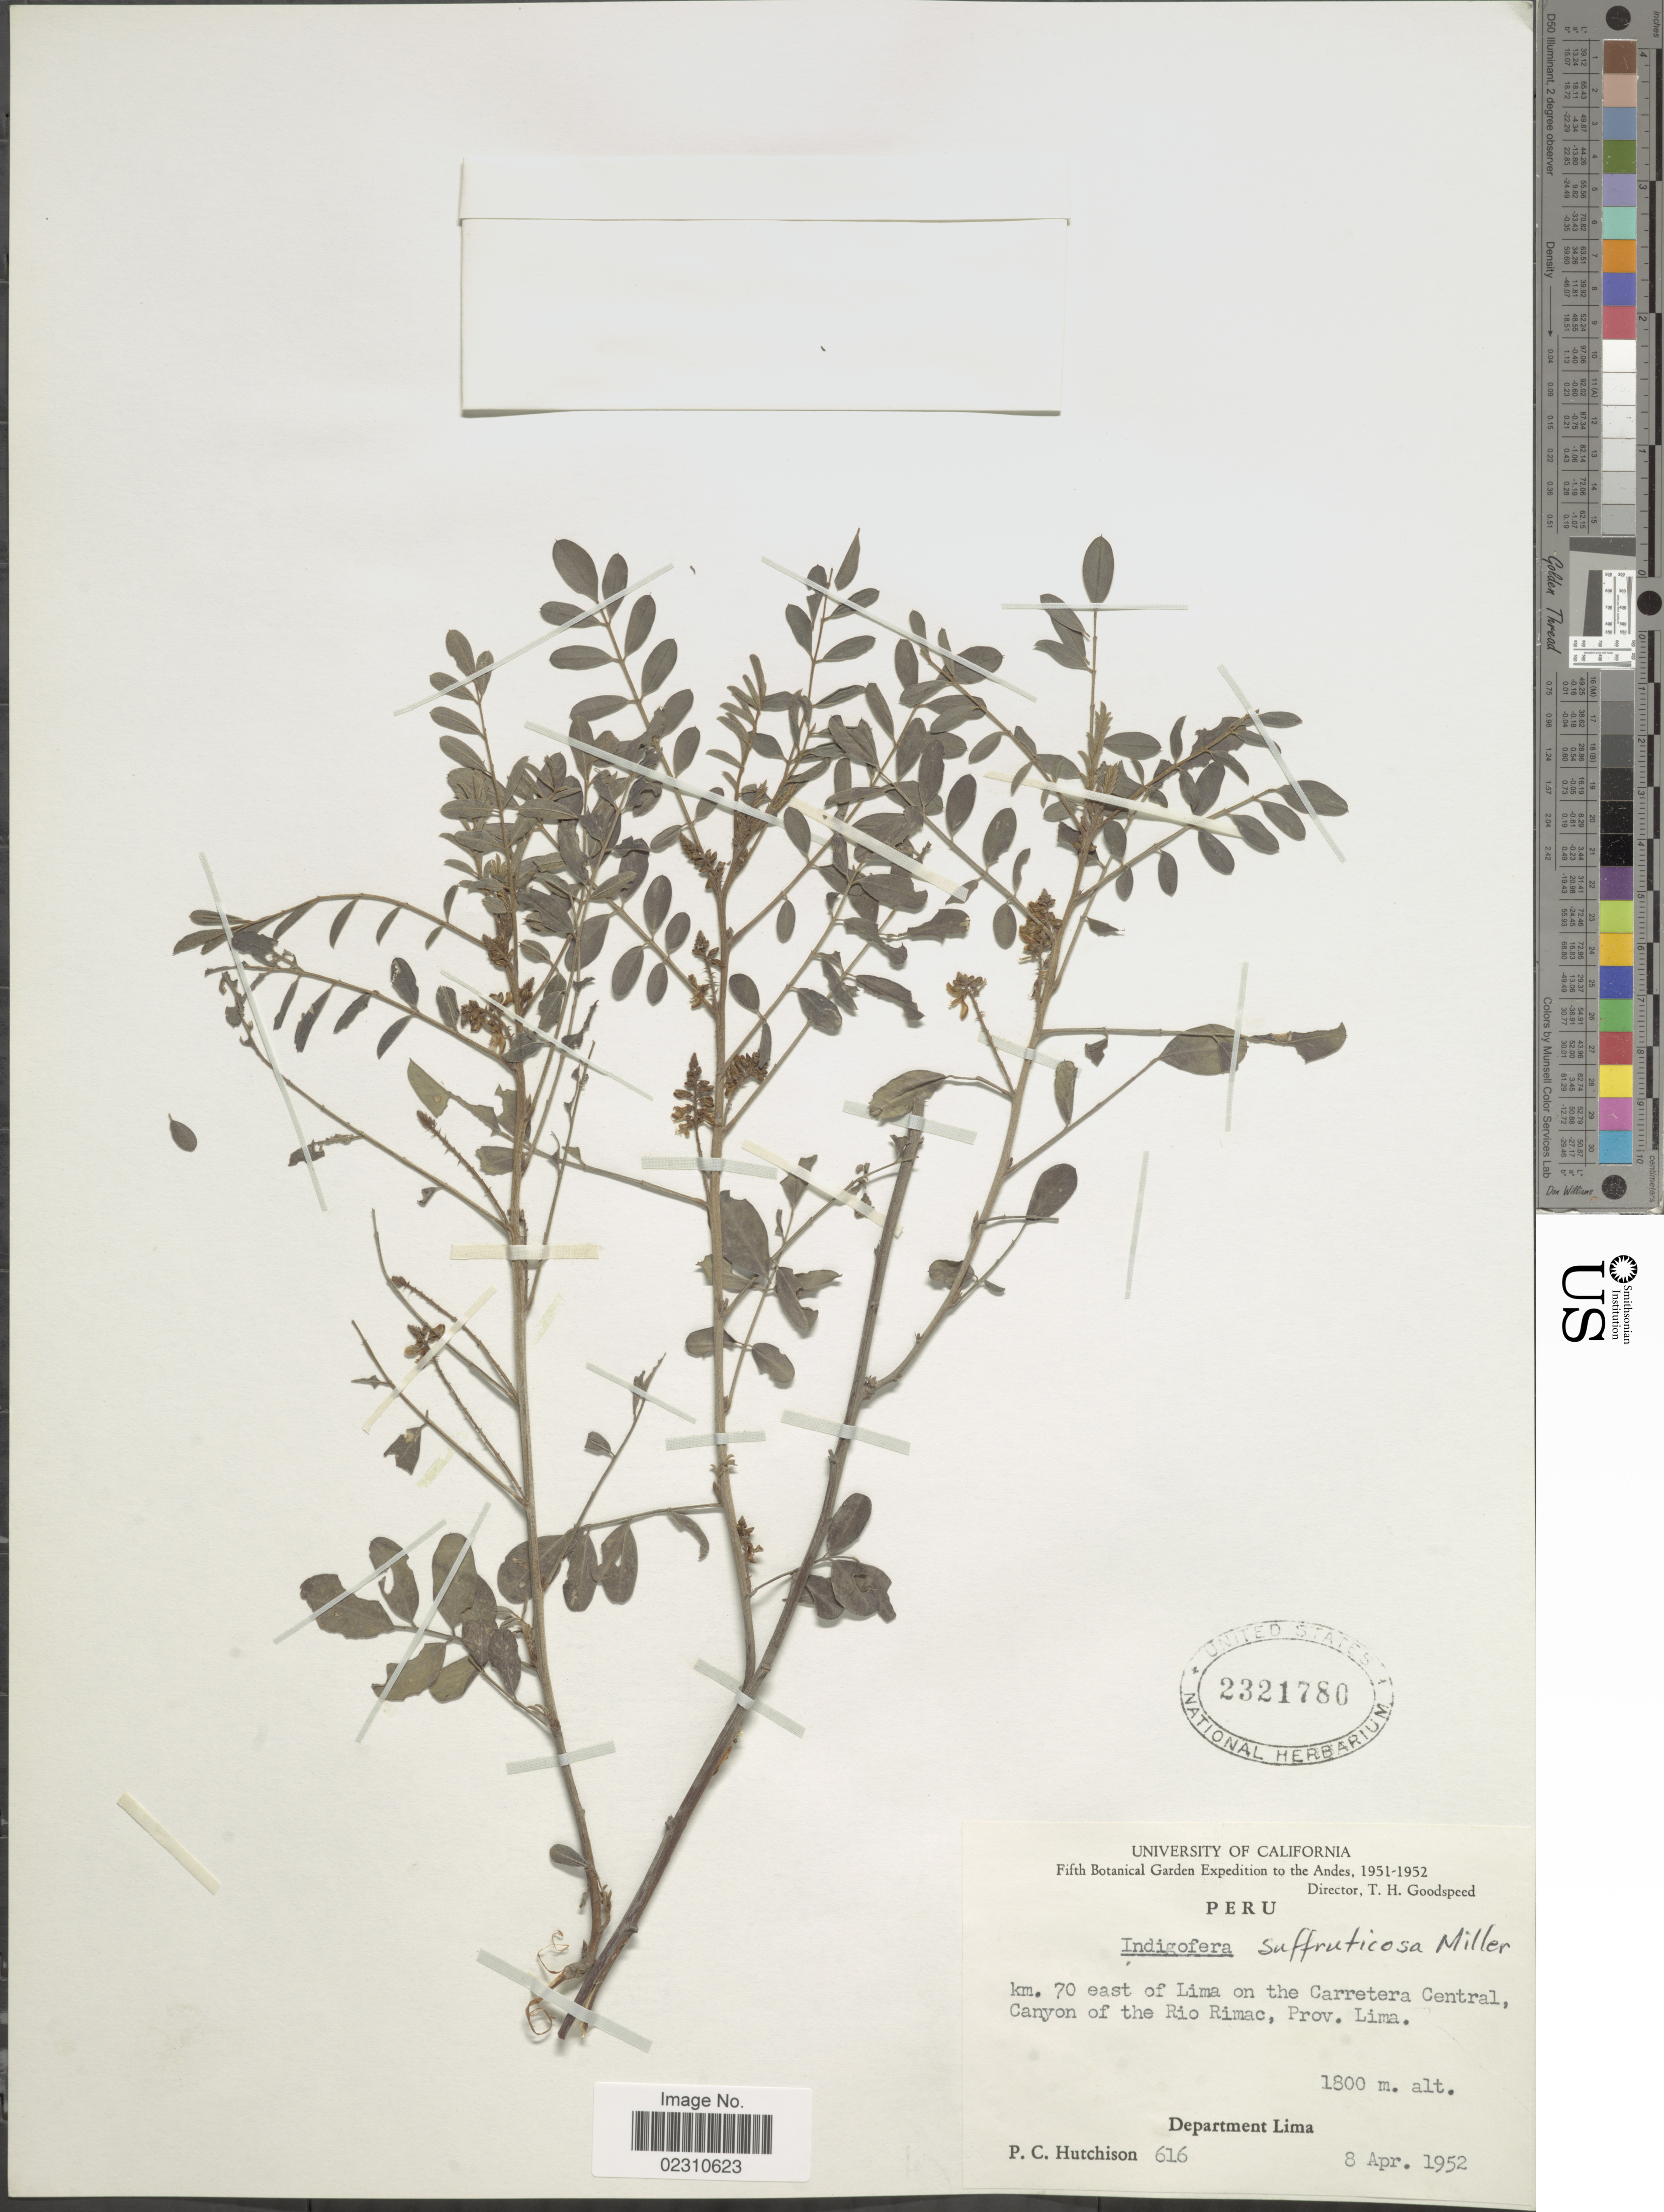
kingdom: Plantae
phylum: Tracheophyta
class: Magnoliopsida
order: Fabales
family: Fabaceae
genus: Indigofera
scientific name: Indigofera suffruticosa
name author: Mill.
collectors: P. C. Hutchison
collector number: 616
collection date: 1952-04-08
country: Peru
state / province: Lima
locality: Peru, Km 70 east of Lima on the carretera Central Canyon of the Rio Rimac, Prov. Lima.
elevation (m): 1800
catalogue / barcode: US 2321780